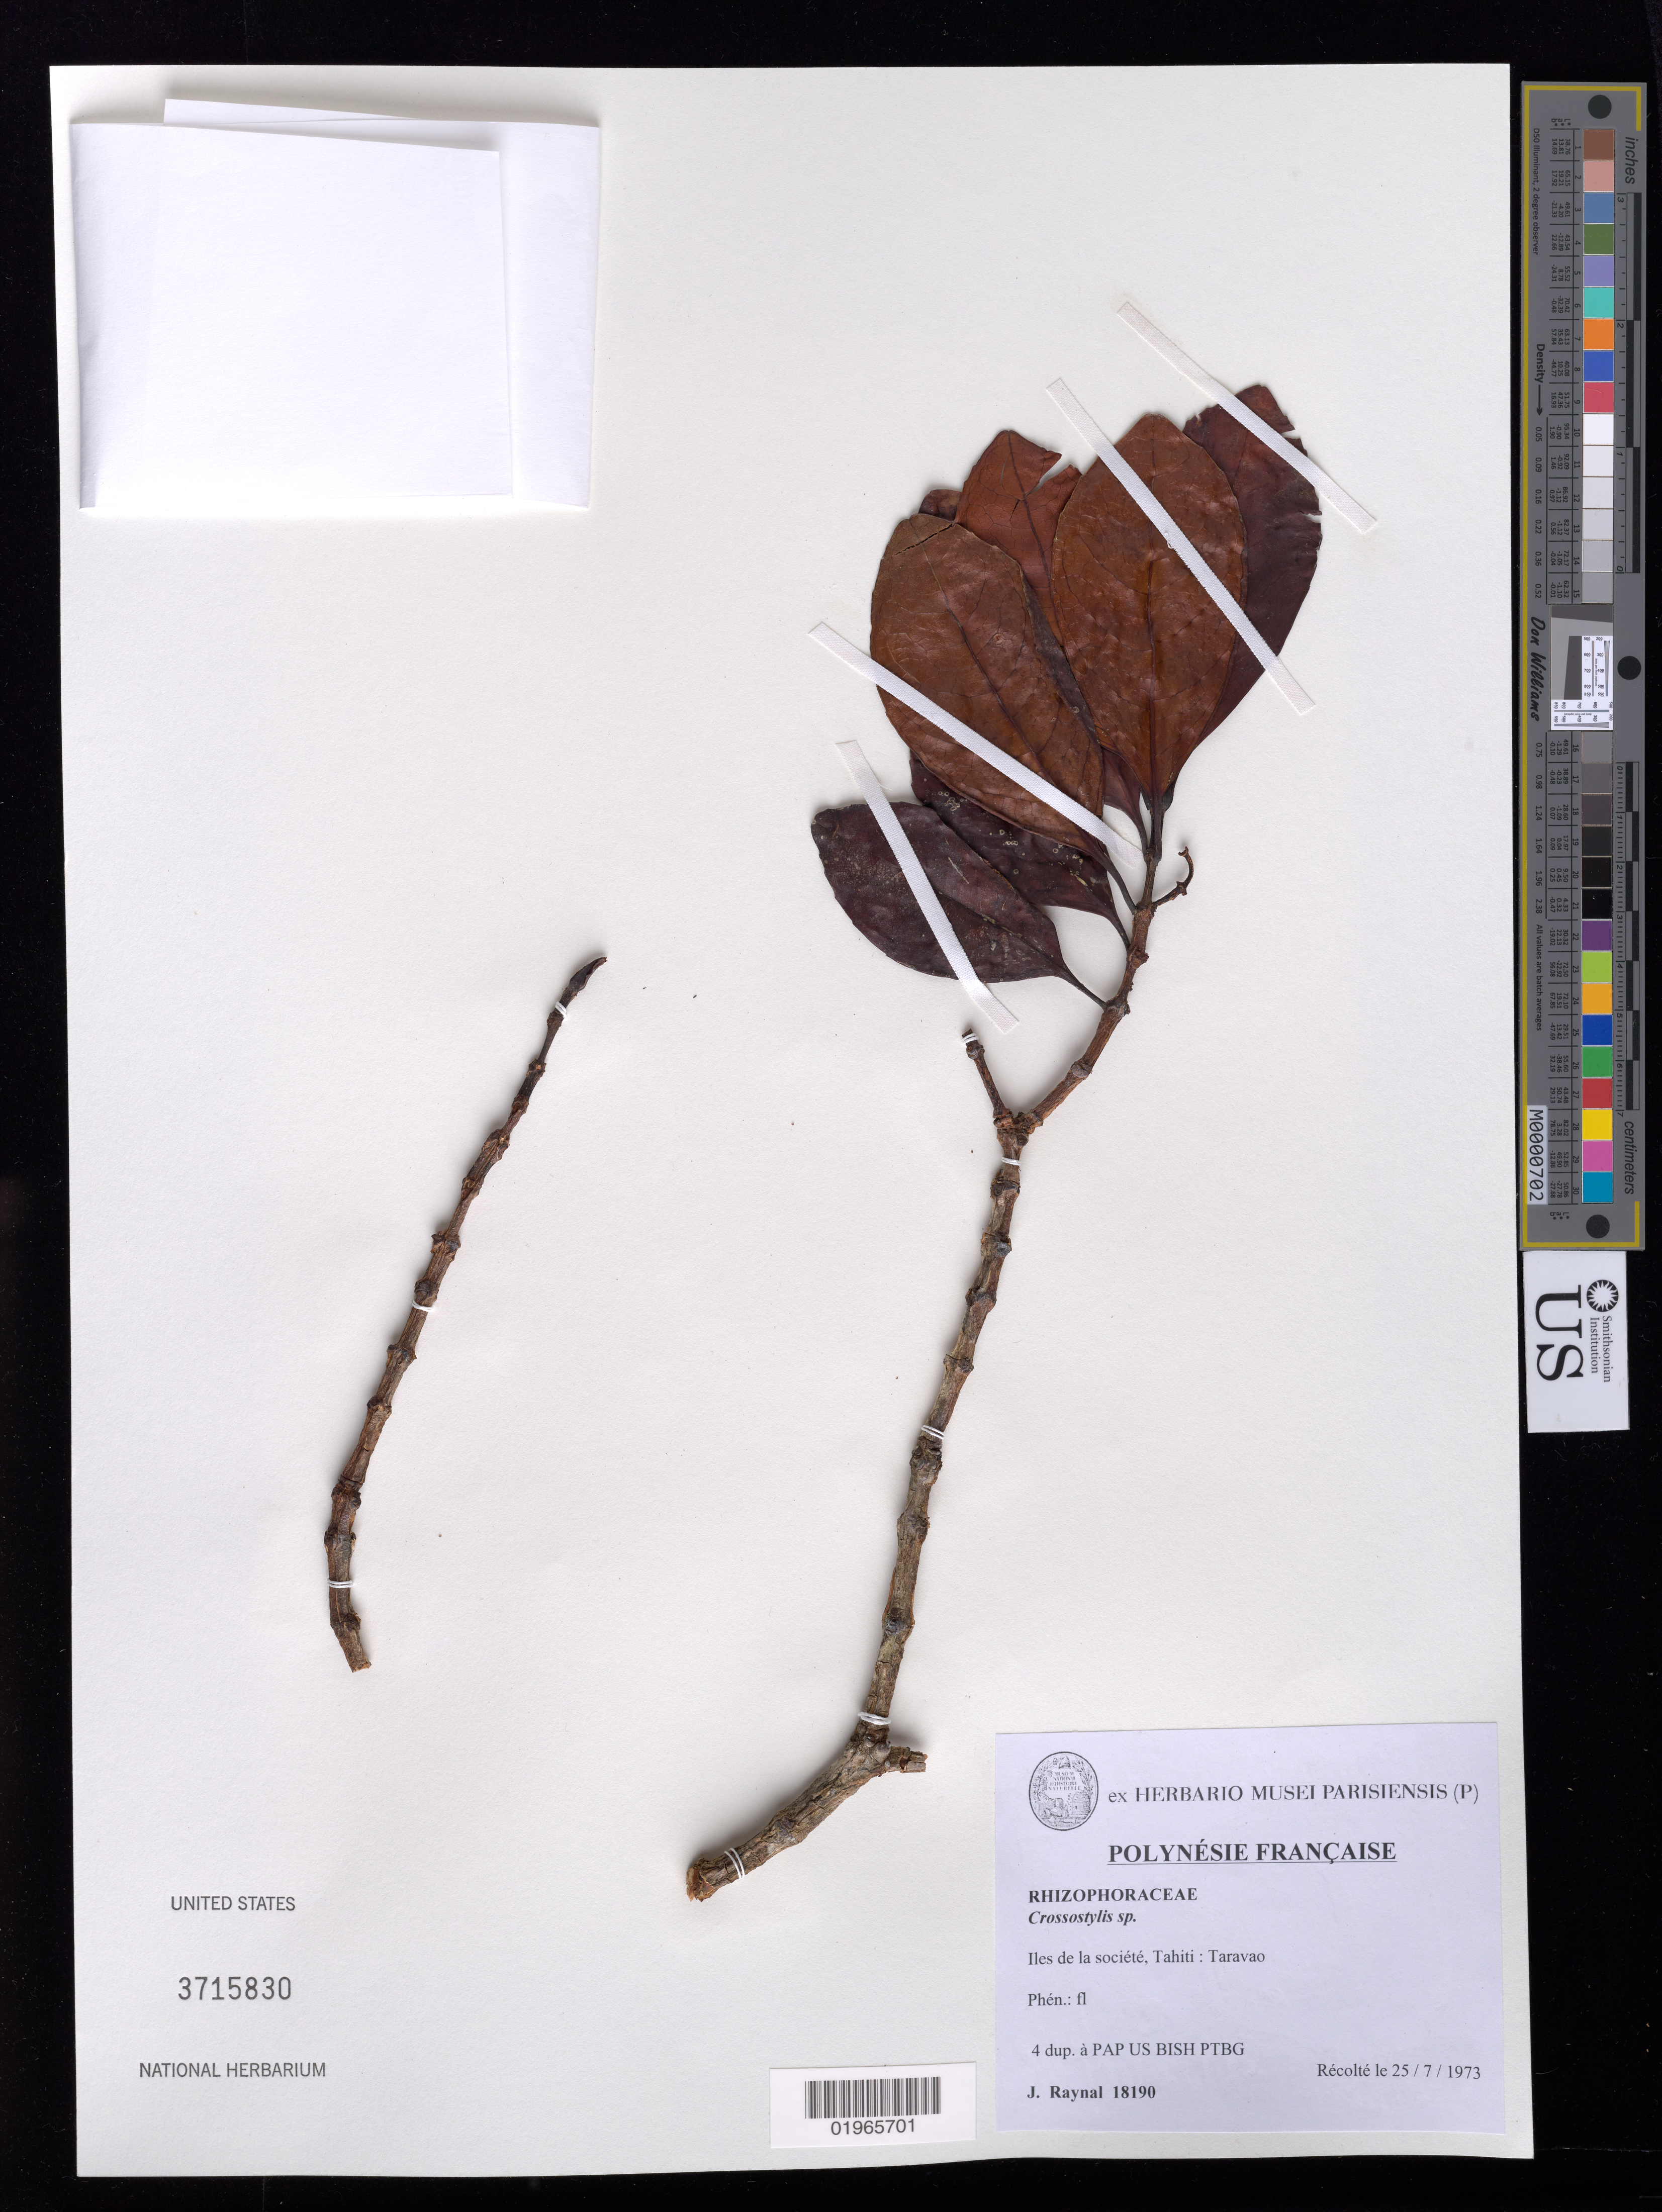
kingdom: Plantae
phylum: Tracheophyta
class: Magnoliopsida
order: Malpighiales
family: Rhizophoraceae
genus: Crossostylis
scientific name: Crossostylis sp.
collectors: J. Raynal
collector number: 18190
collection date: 1973-07-25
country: French Polynesia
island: Tahiti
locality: Taravao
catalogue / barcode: US 3715830